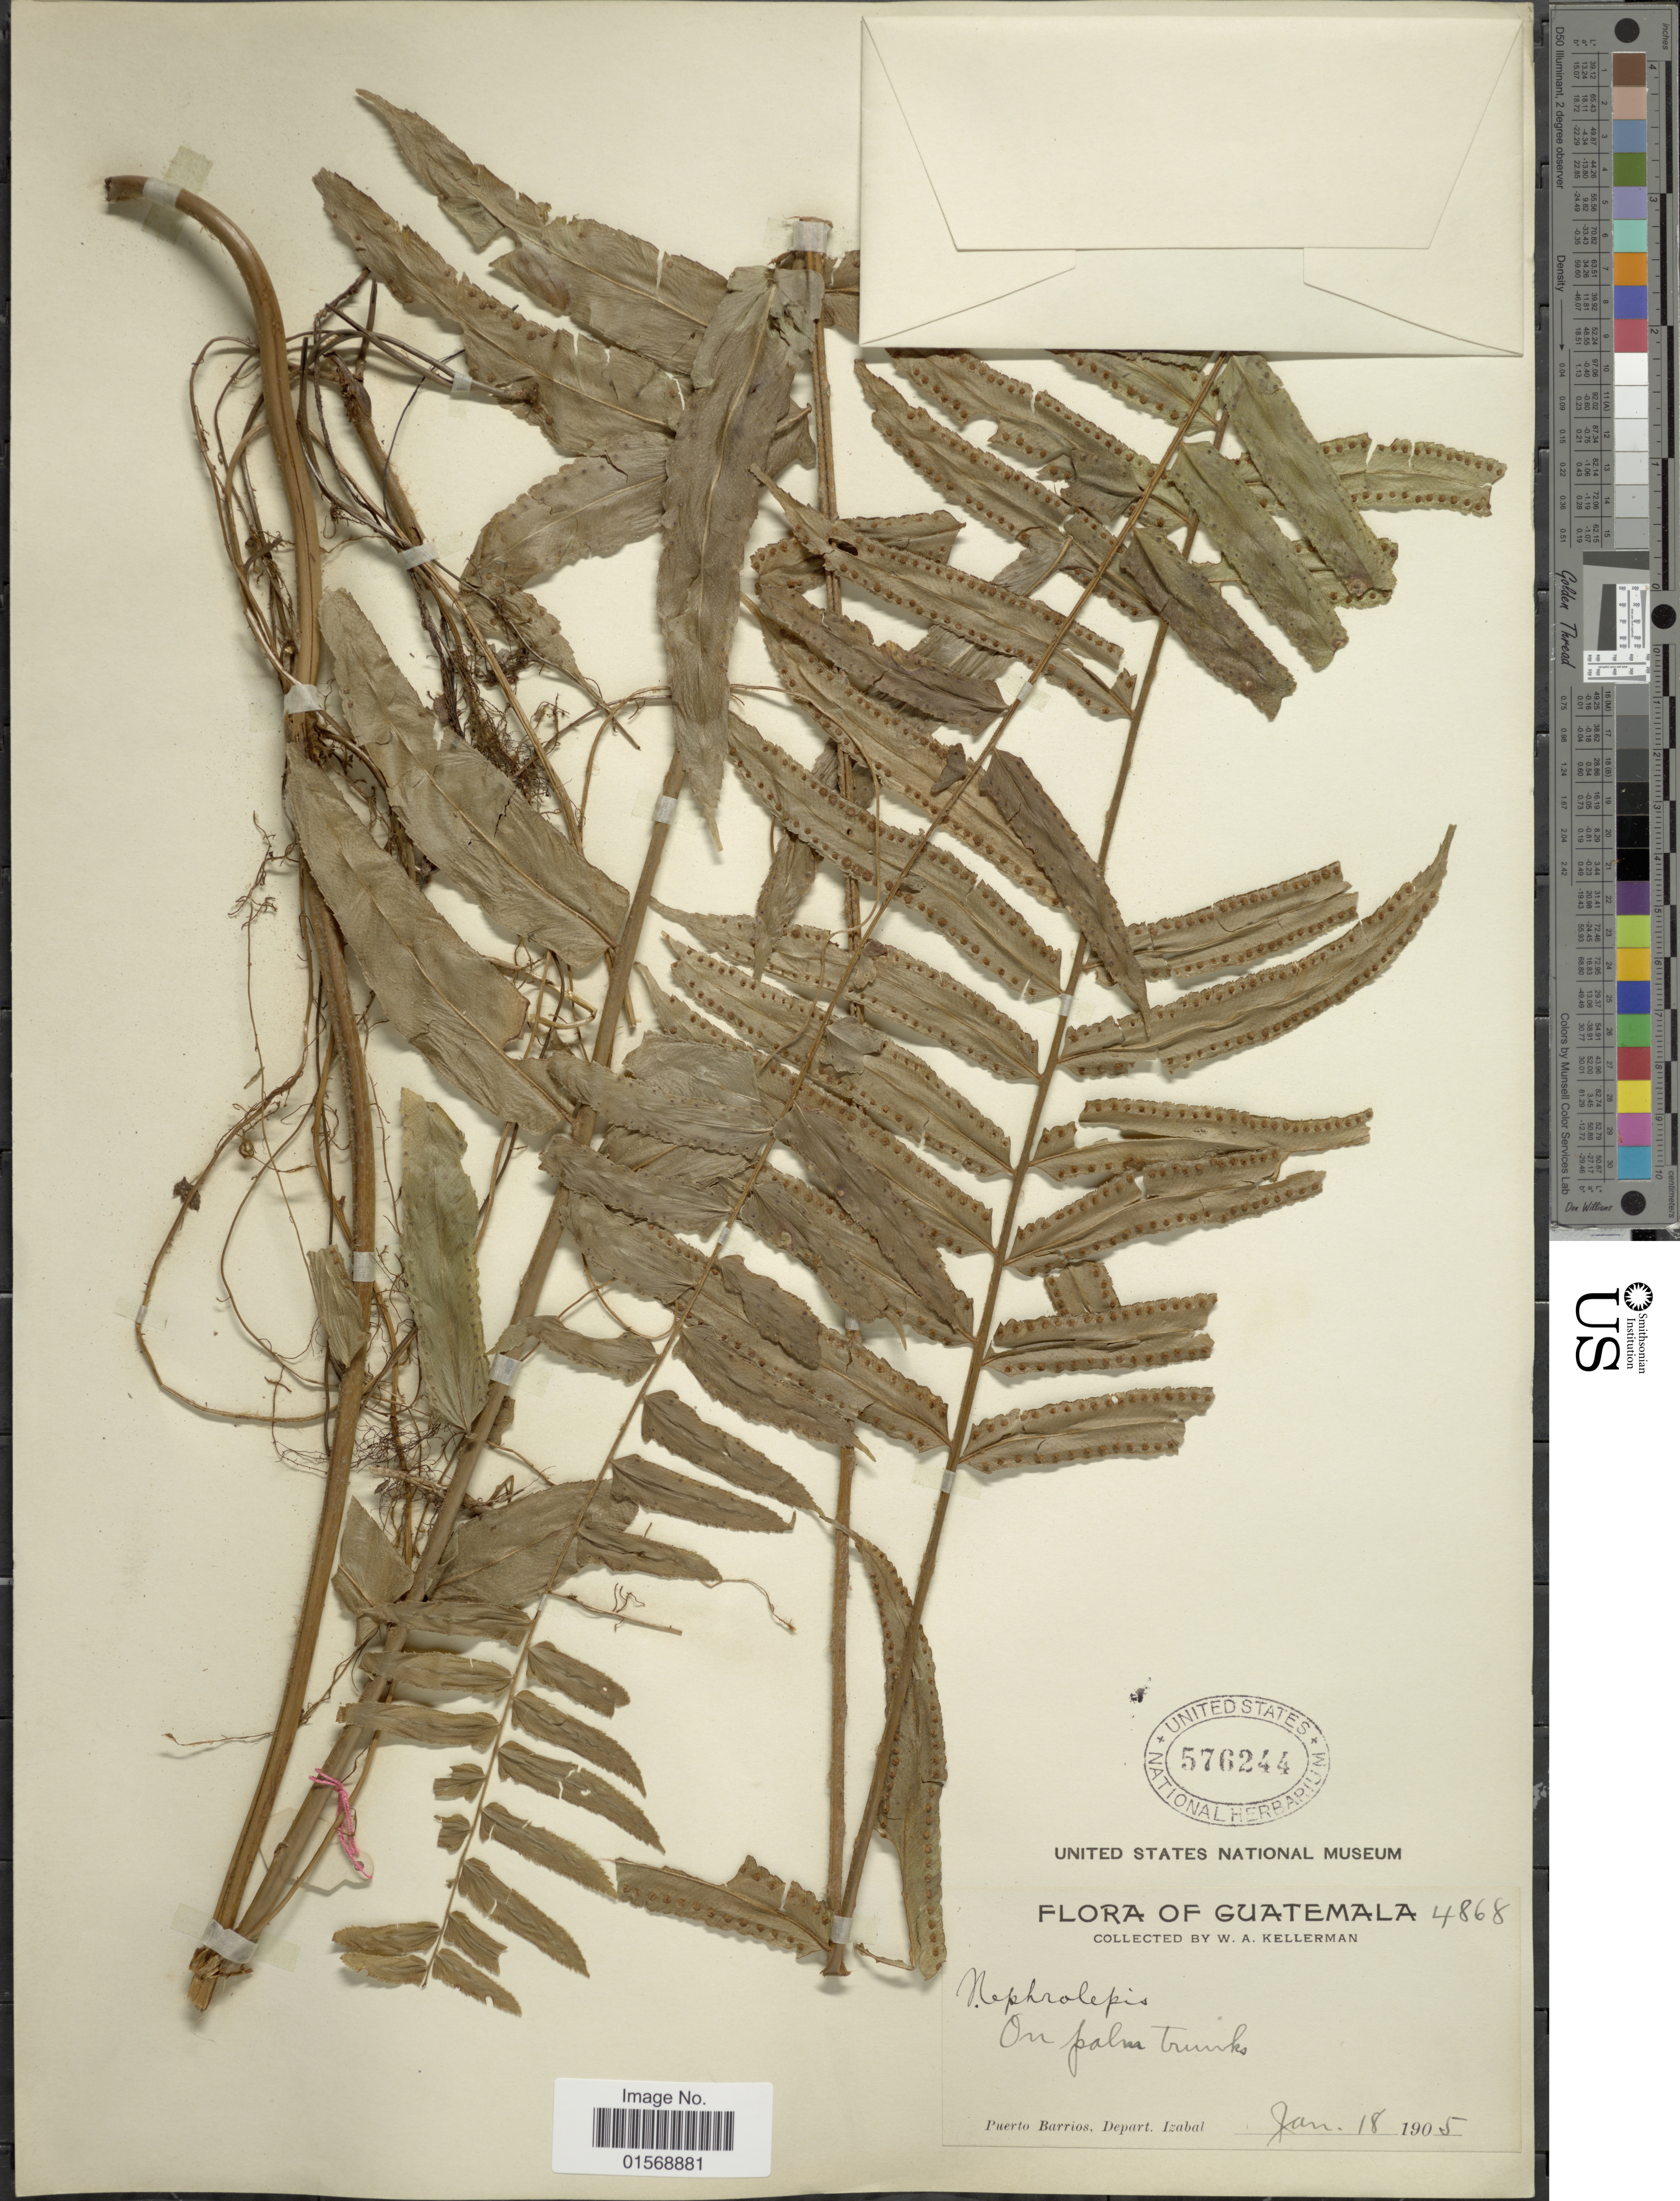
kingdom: Plantae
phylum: Tracheophyta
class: Polypodiopsida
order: Polypodiales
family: Nephrolepidaceae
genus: Nephrolepis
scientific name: Nephrolepis biserrata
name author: (Sw.) Schott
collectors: W. Kellerman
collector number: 4868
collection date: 1905-01-18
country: Guatemala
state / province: Izabal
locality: Guatemala, Puerto Barrios, Depart. Izabal.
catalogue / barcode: US 576244